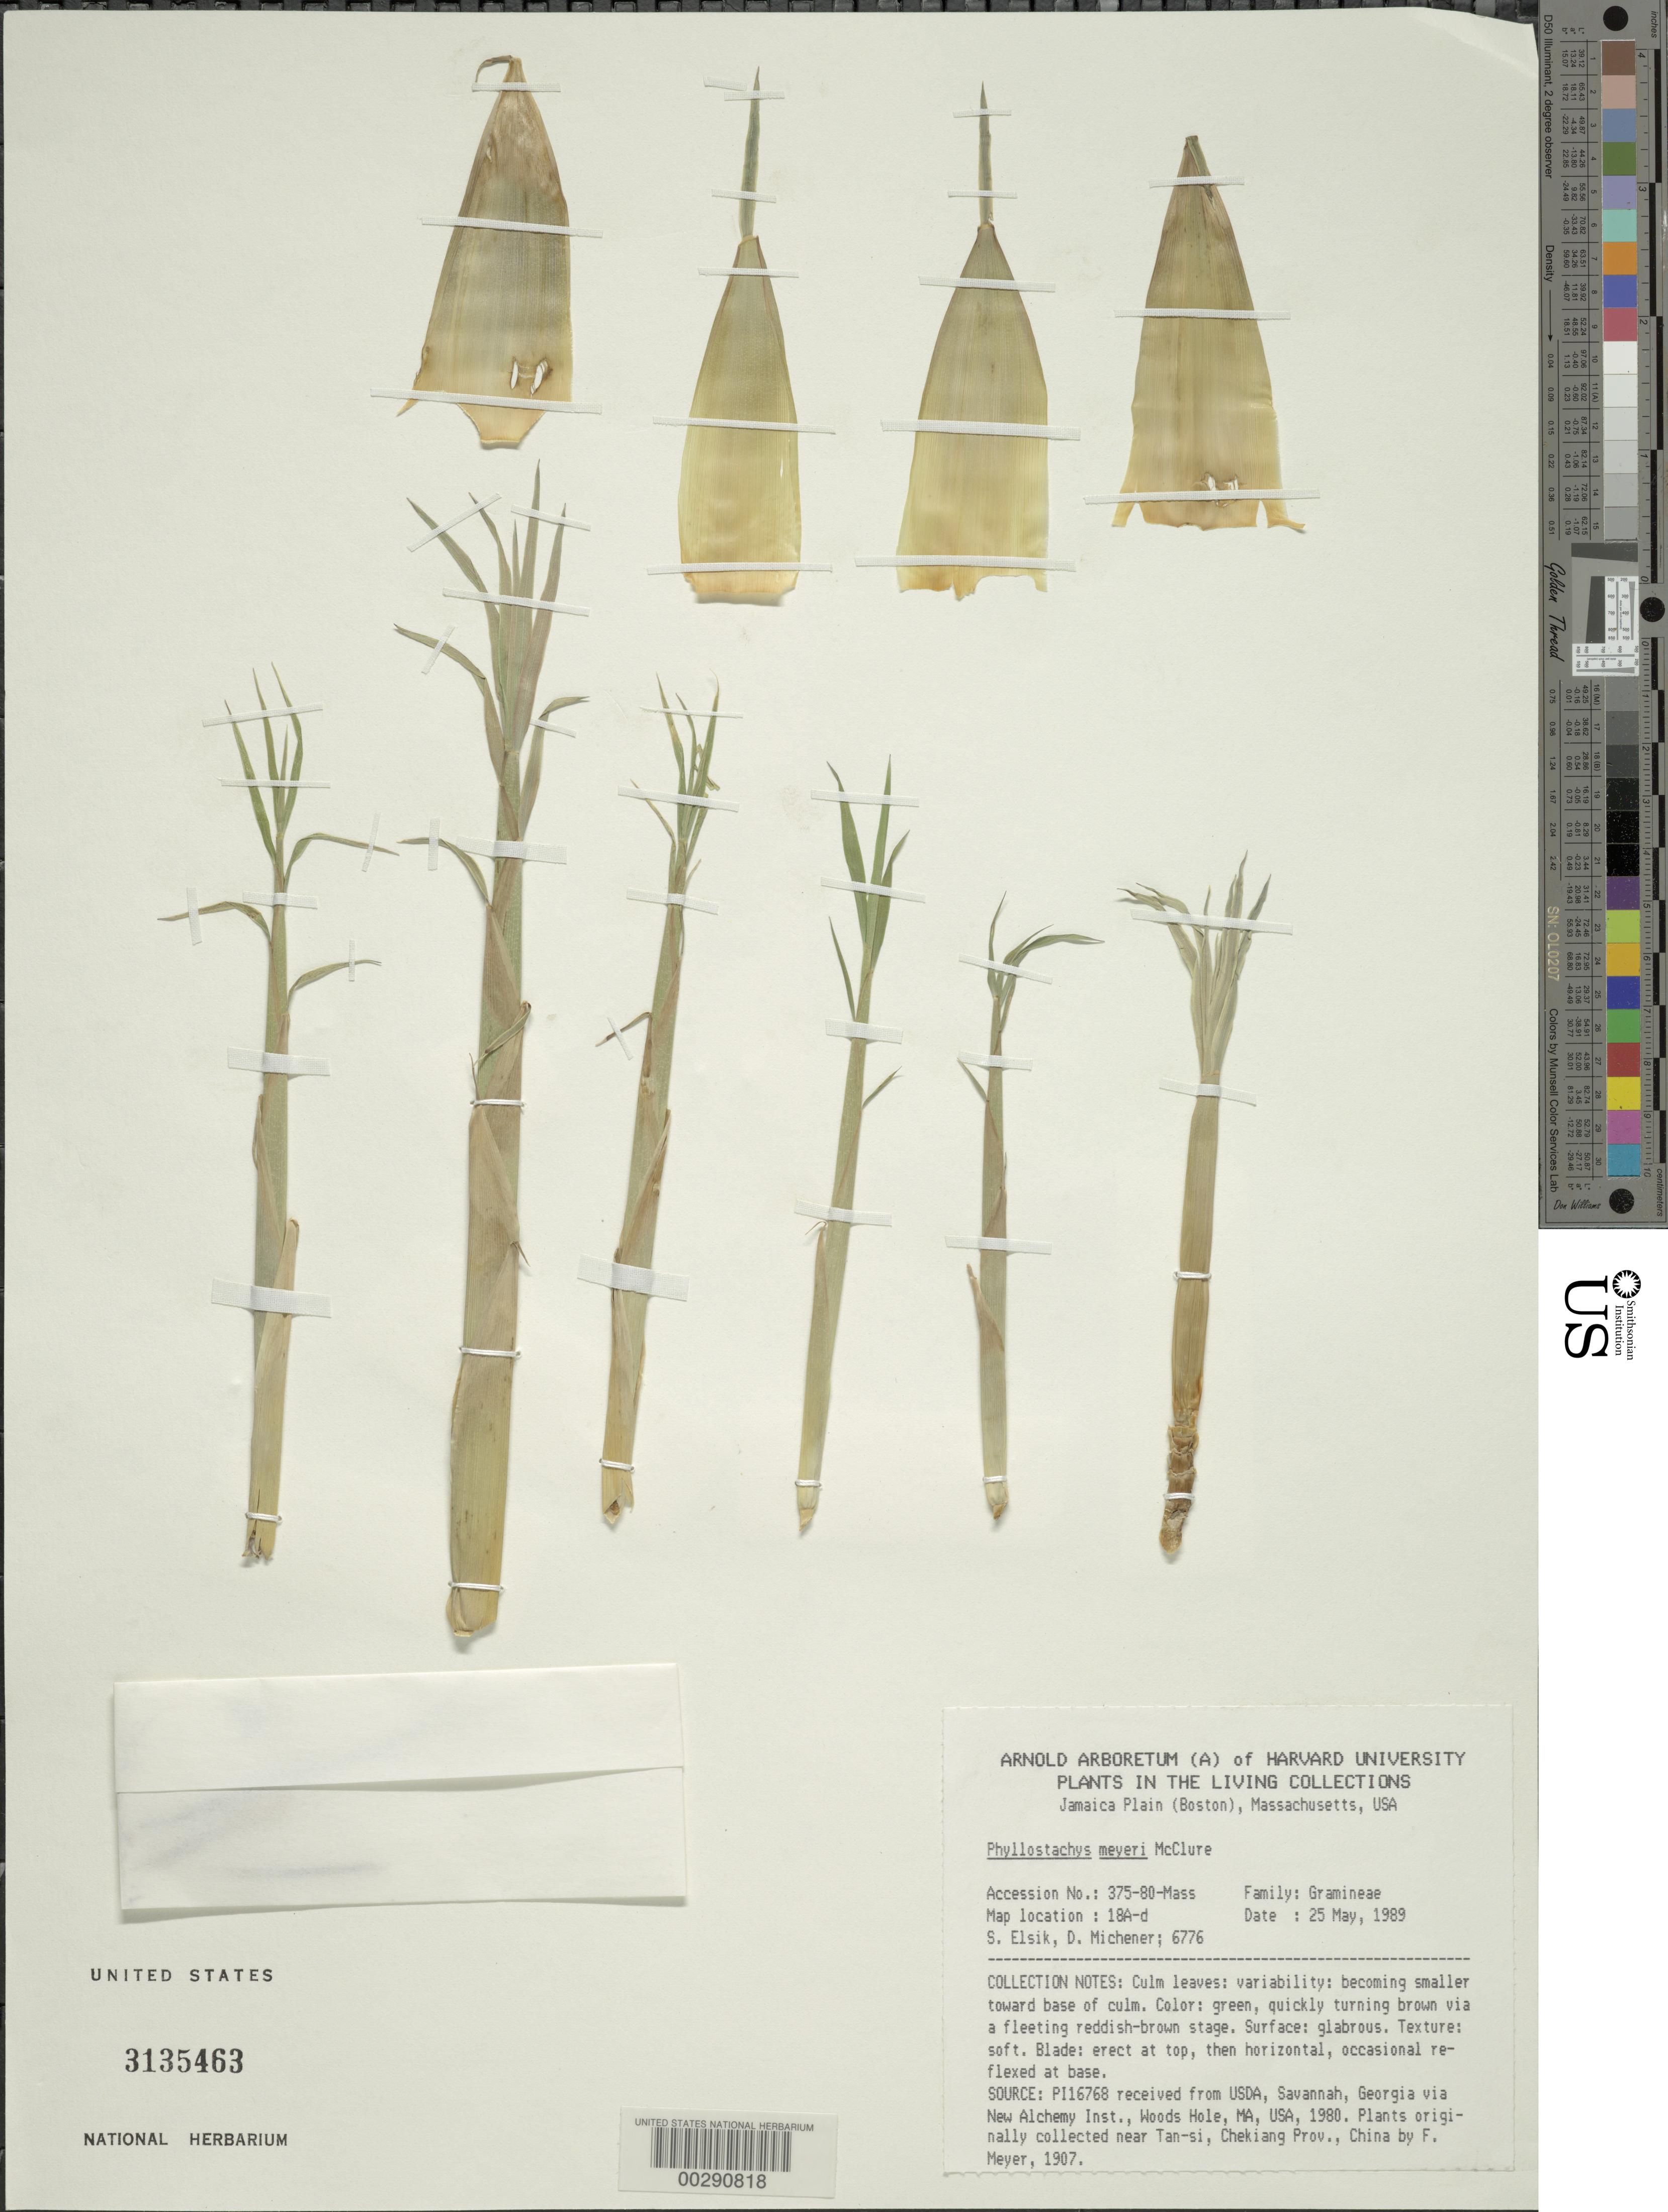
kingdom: Plantae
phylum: Tracheophyta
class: Liliopsida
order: Poales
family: Poaceae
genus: Phyllostachys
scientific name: Phyllostachys meyeri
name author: McClure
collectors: S. Elsik & D. Michener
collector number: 6776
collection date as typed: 25 May 1989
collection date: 1989-05-25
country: United States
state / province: Florida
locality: Southern Florida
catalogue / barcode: US 3135463